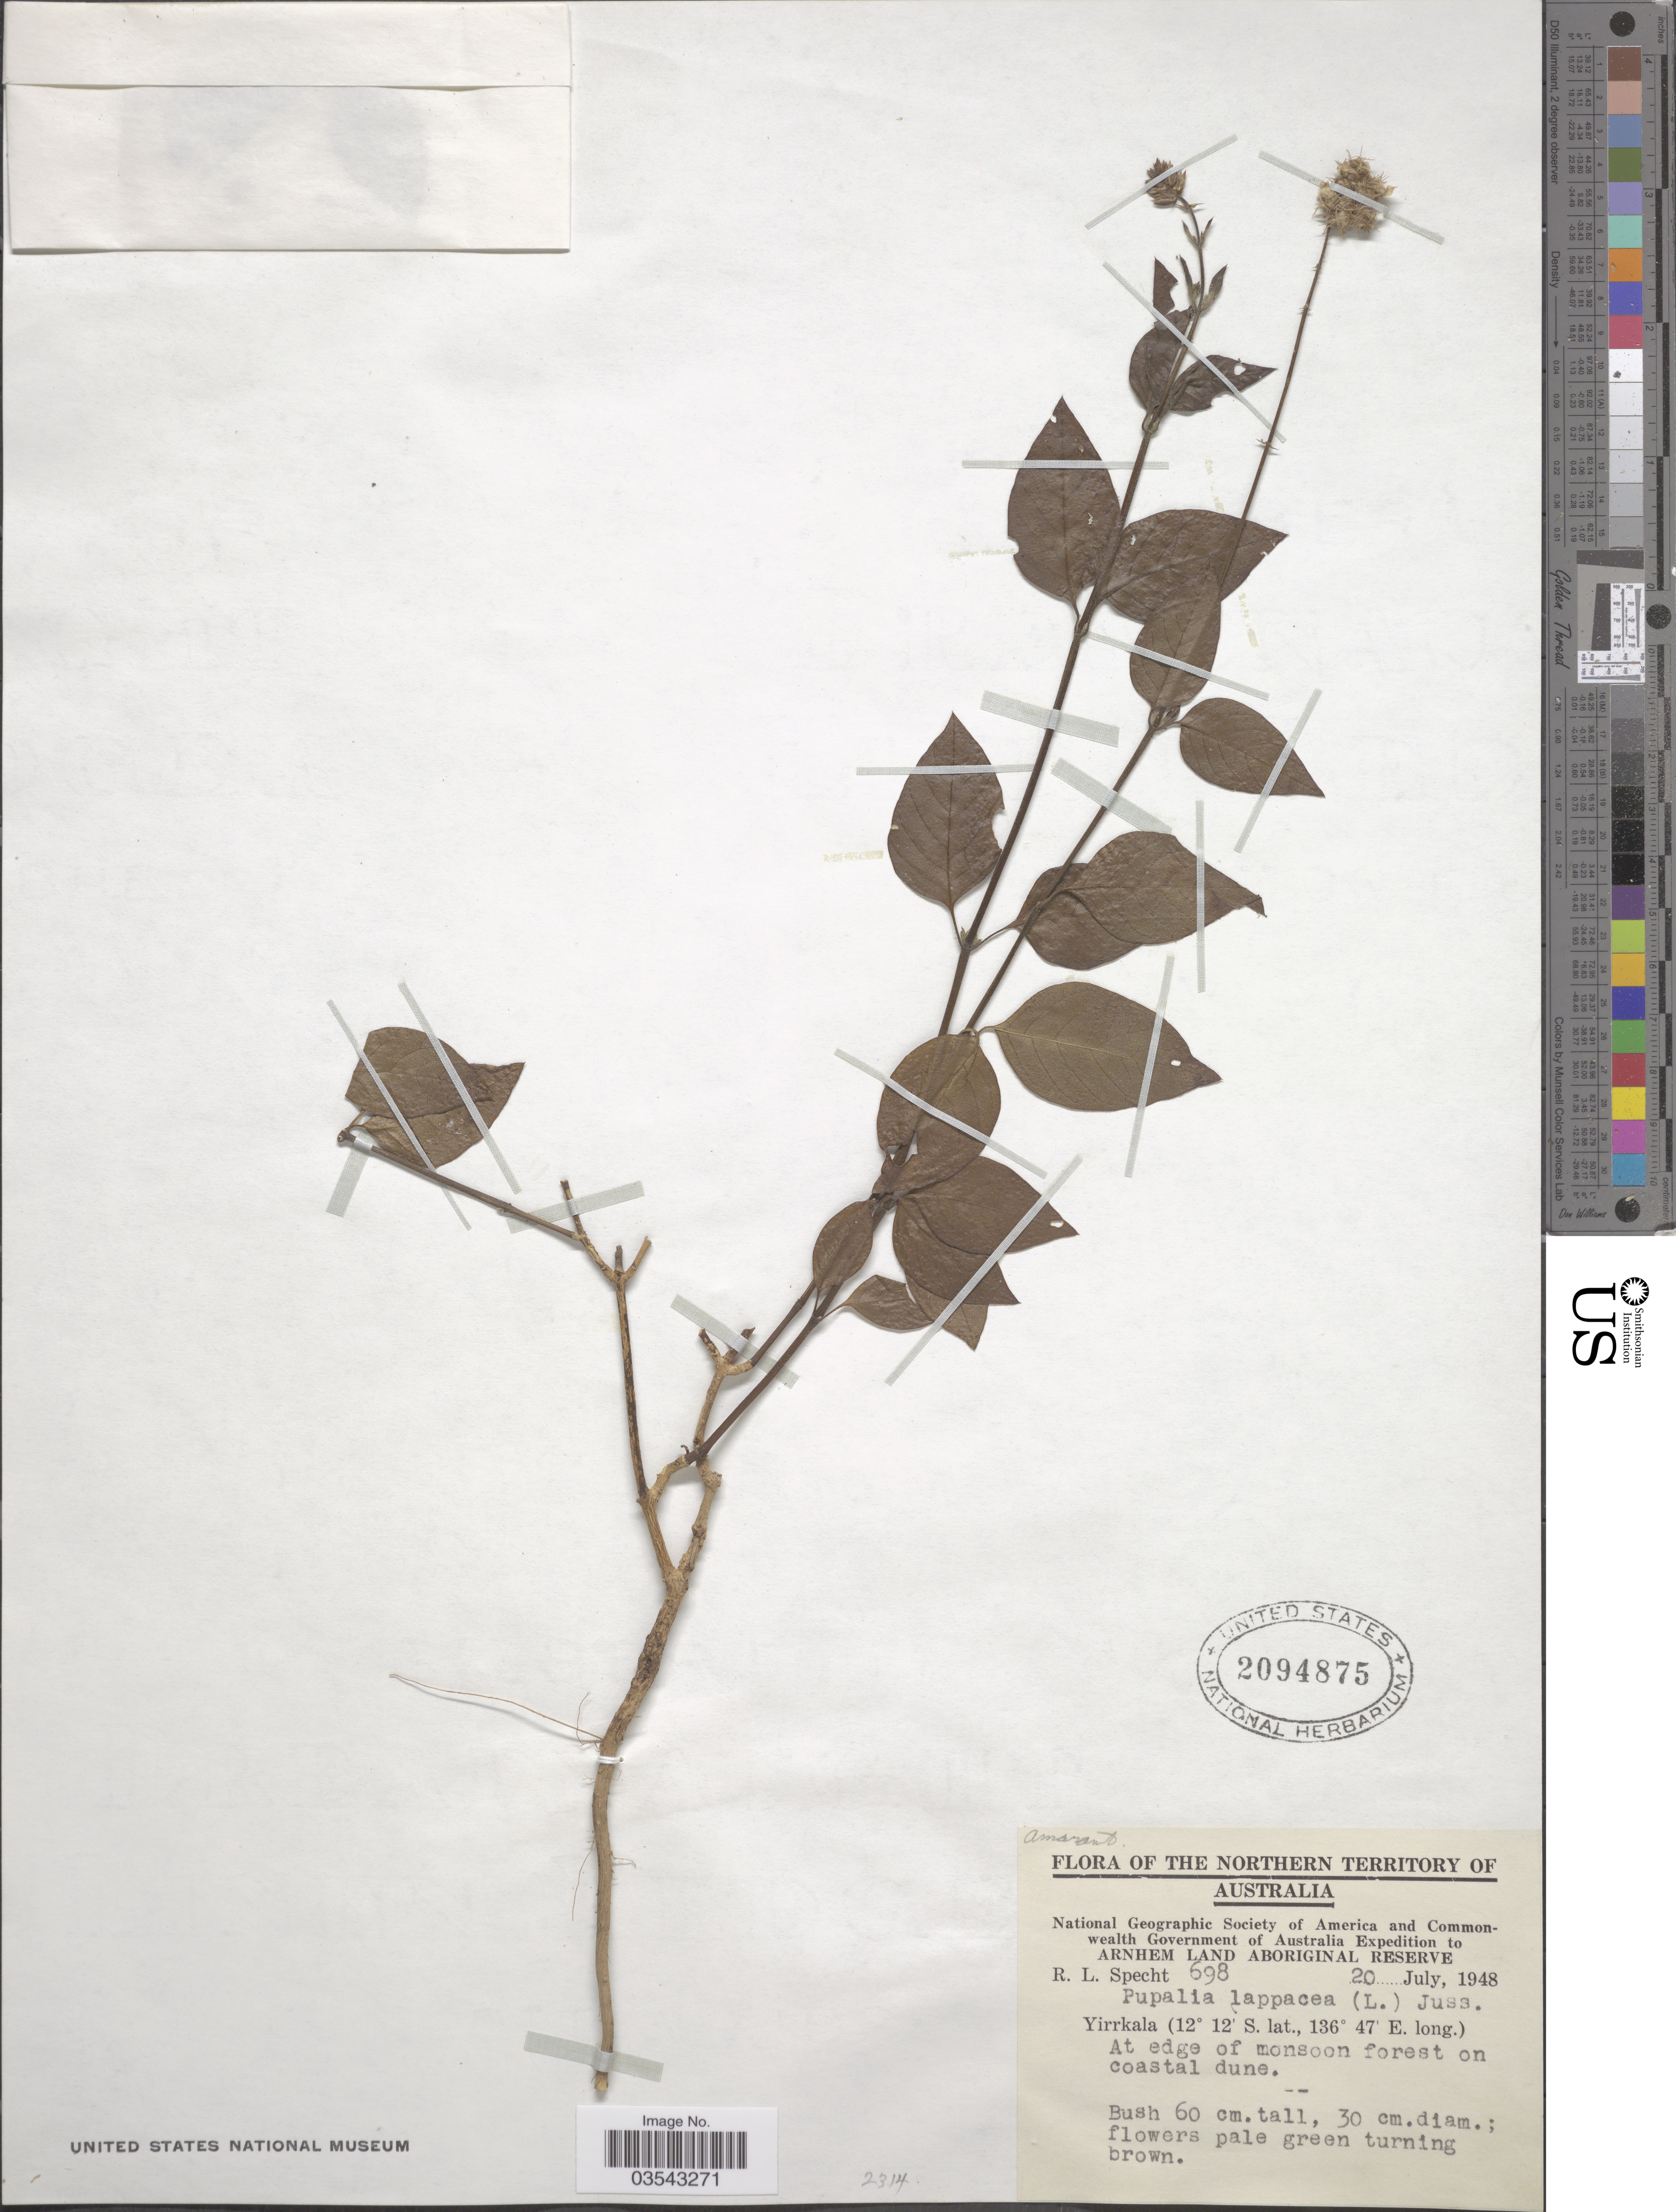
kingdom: Plantae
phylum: Tracheophyta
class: Magnoliopsida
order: Caryophyllales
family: Amaranthaceae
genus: Pupalia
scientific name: Pupalia sp.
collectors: R. L. Specht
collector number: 698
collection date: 1948-07-20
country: Australia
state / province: Northern Territory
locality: Arnhem Land Aboriginal Reserve. Yirrkala. At edge of monsoon forest on coastal dune.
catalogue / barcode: US 2094875